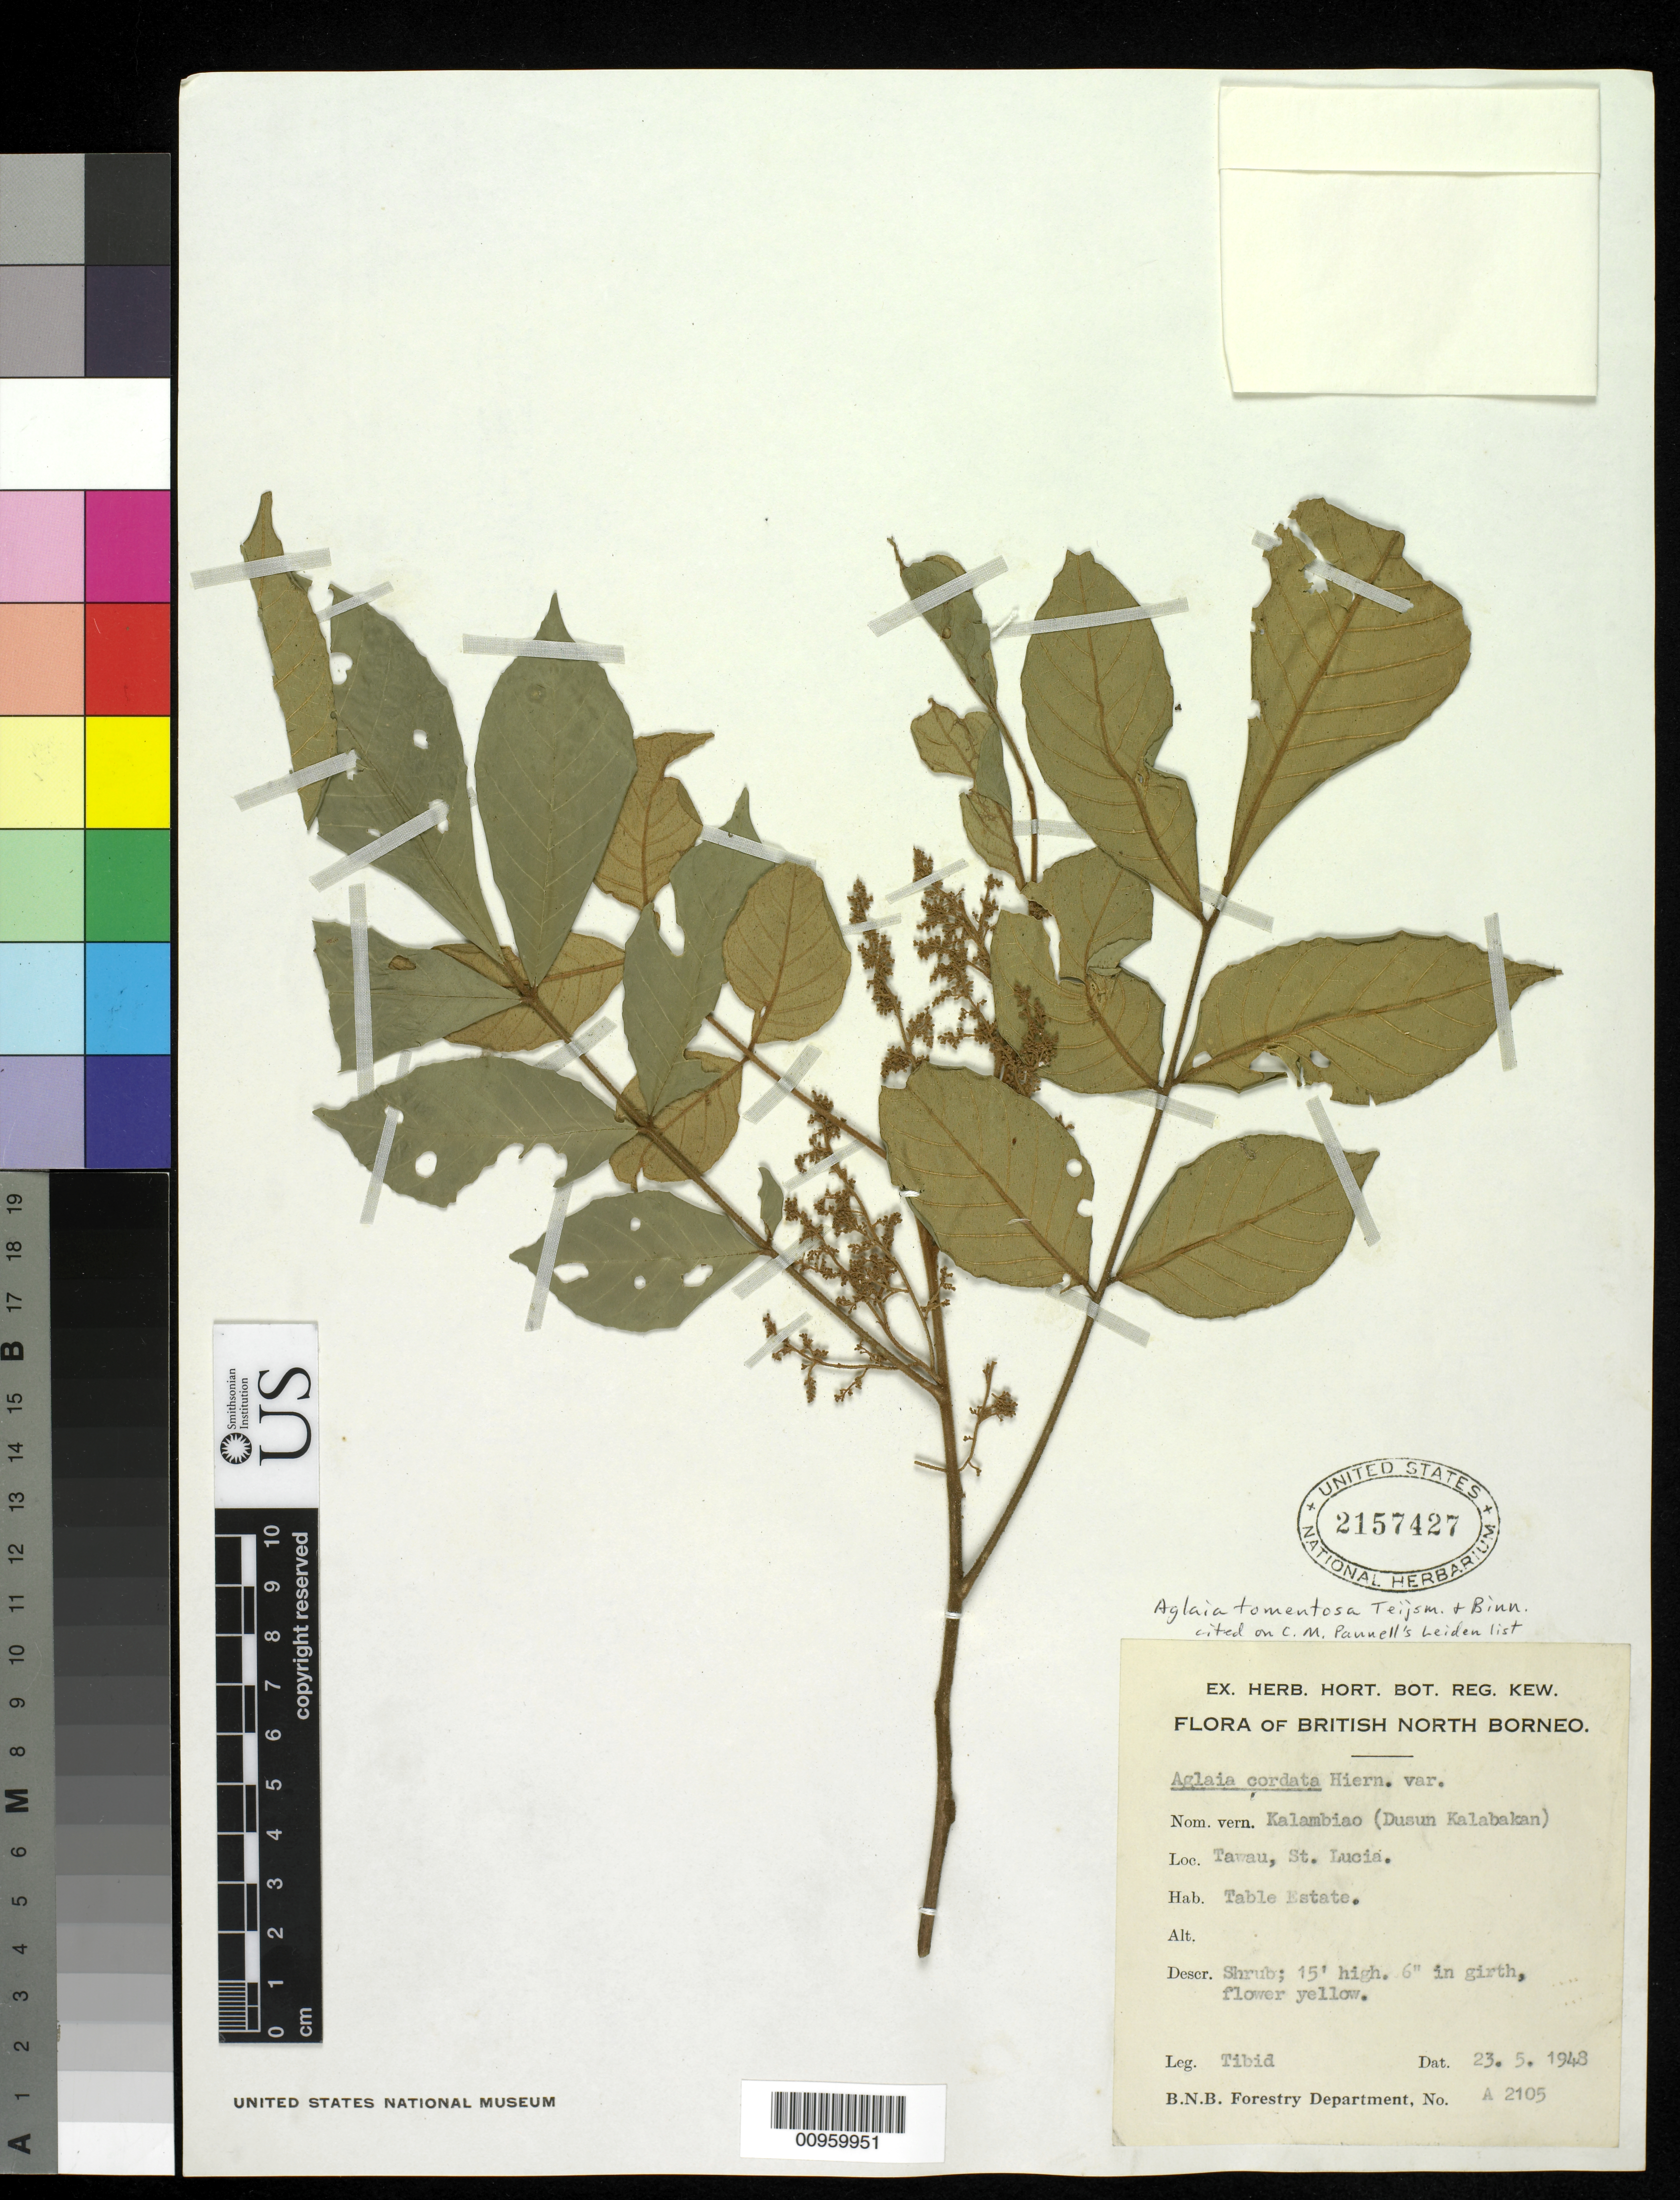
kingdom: Plantae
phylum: Tracheophyta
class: Magnoliopsida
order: Sapindales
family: Meliaceae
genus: Aglaia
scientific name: Aglaia tomentosa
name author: Teijsm. & Binn.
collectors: Tibid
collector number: A 2105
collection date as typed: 23 May 1948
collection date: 1948-05-23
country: Malaysia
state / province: Sabah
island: Borneo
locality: Tawau, St. Lucia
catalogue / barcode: US 2157427